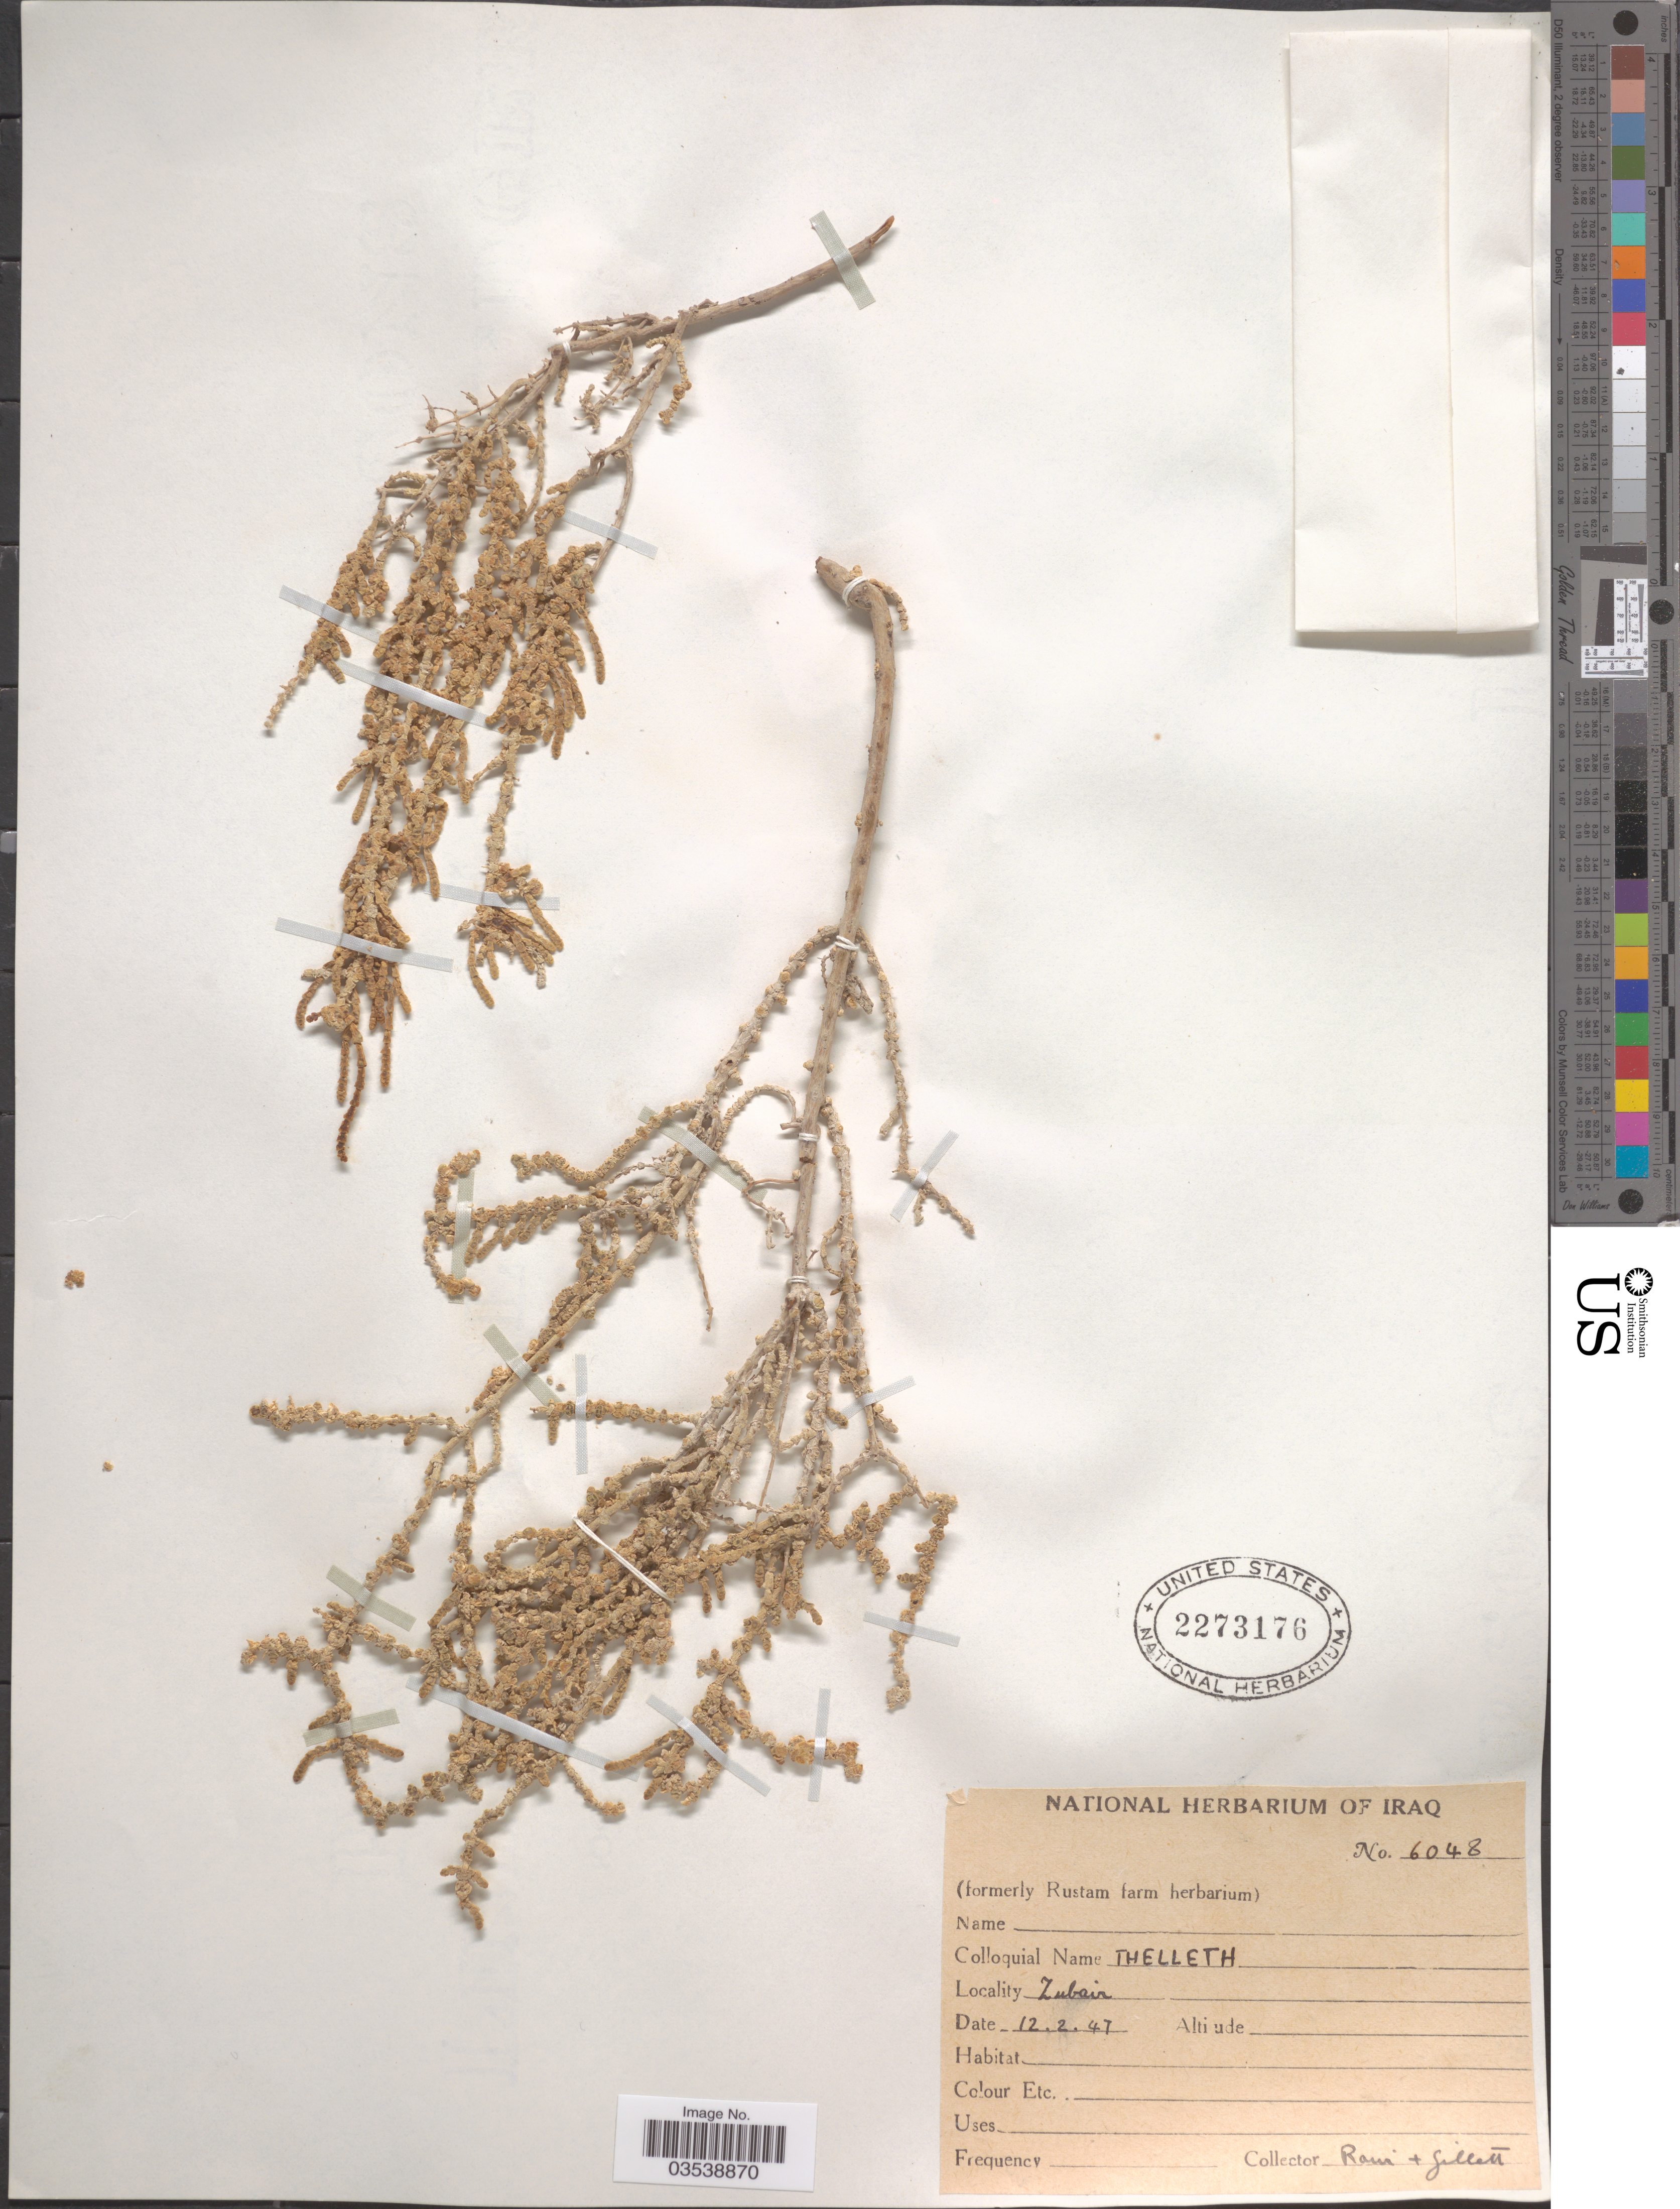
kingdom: Plantae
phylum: Tracheophyta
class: Magnoliopsida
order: Caryophyllales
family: Amaranthaceae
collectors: -. Rawi & Gillett, --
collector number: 6048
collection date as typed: Transcribed d/m/y: 12/2/47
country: Iraq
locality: Zubair.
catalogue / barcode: US 2273176